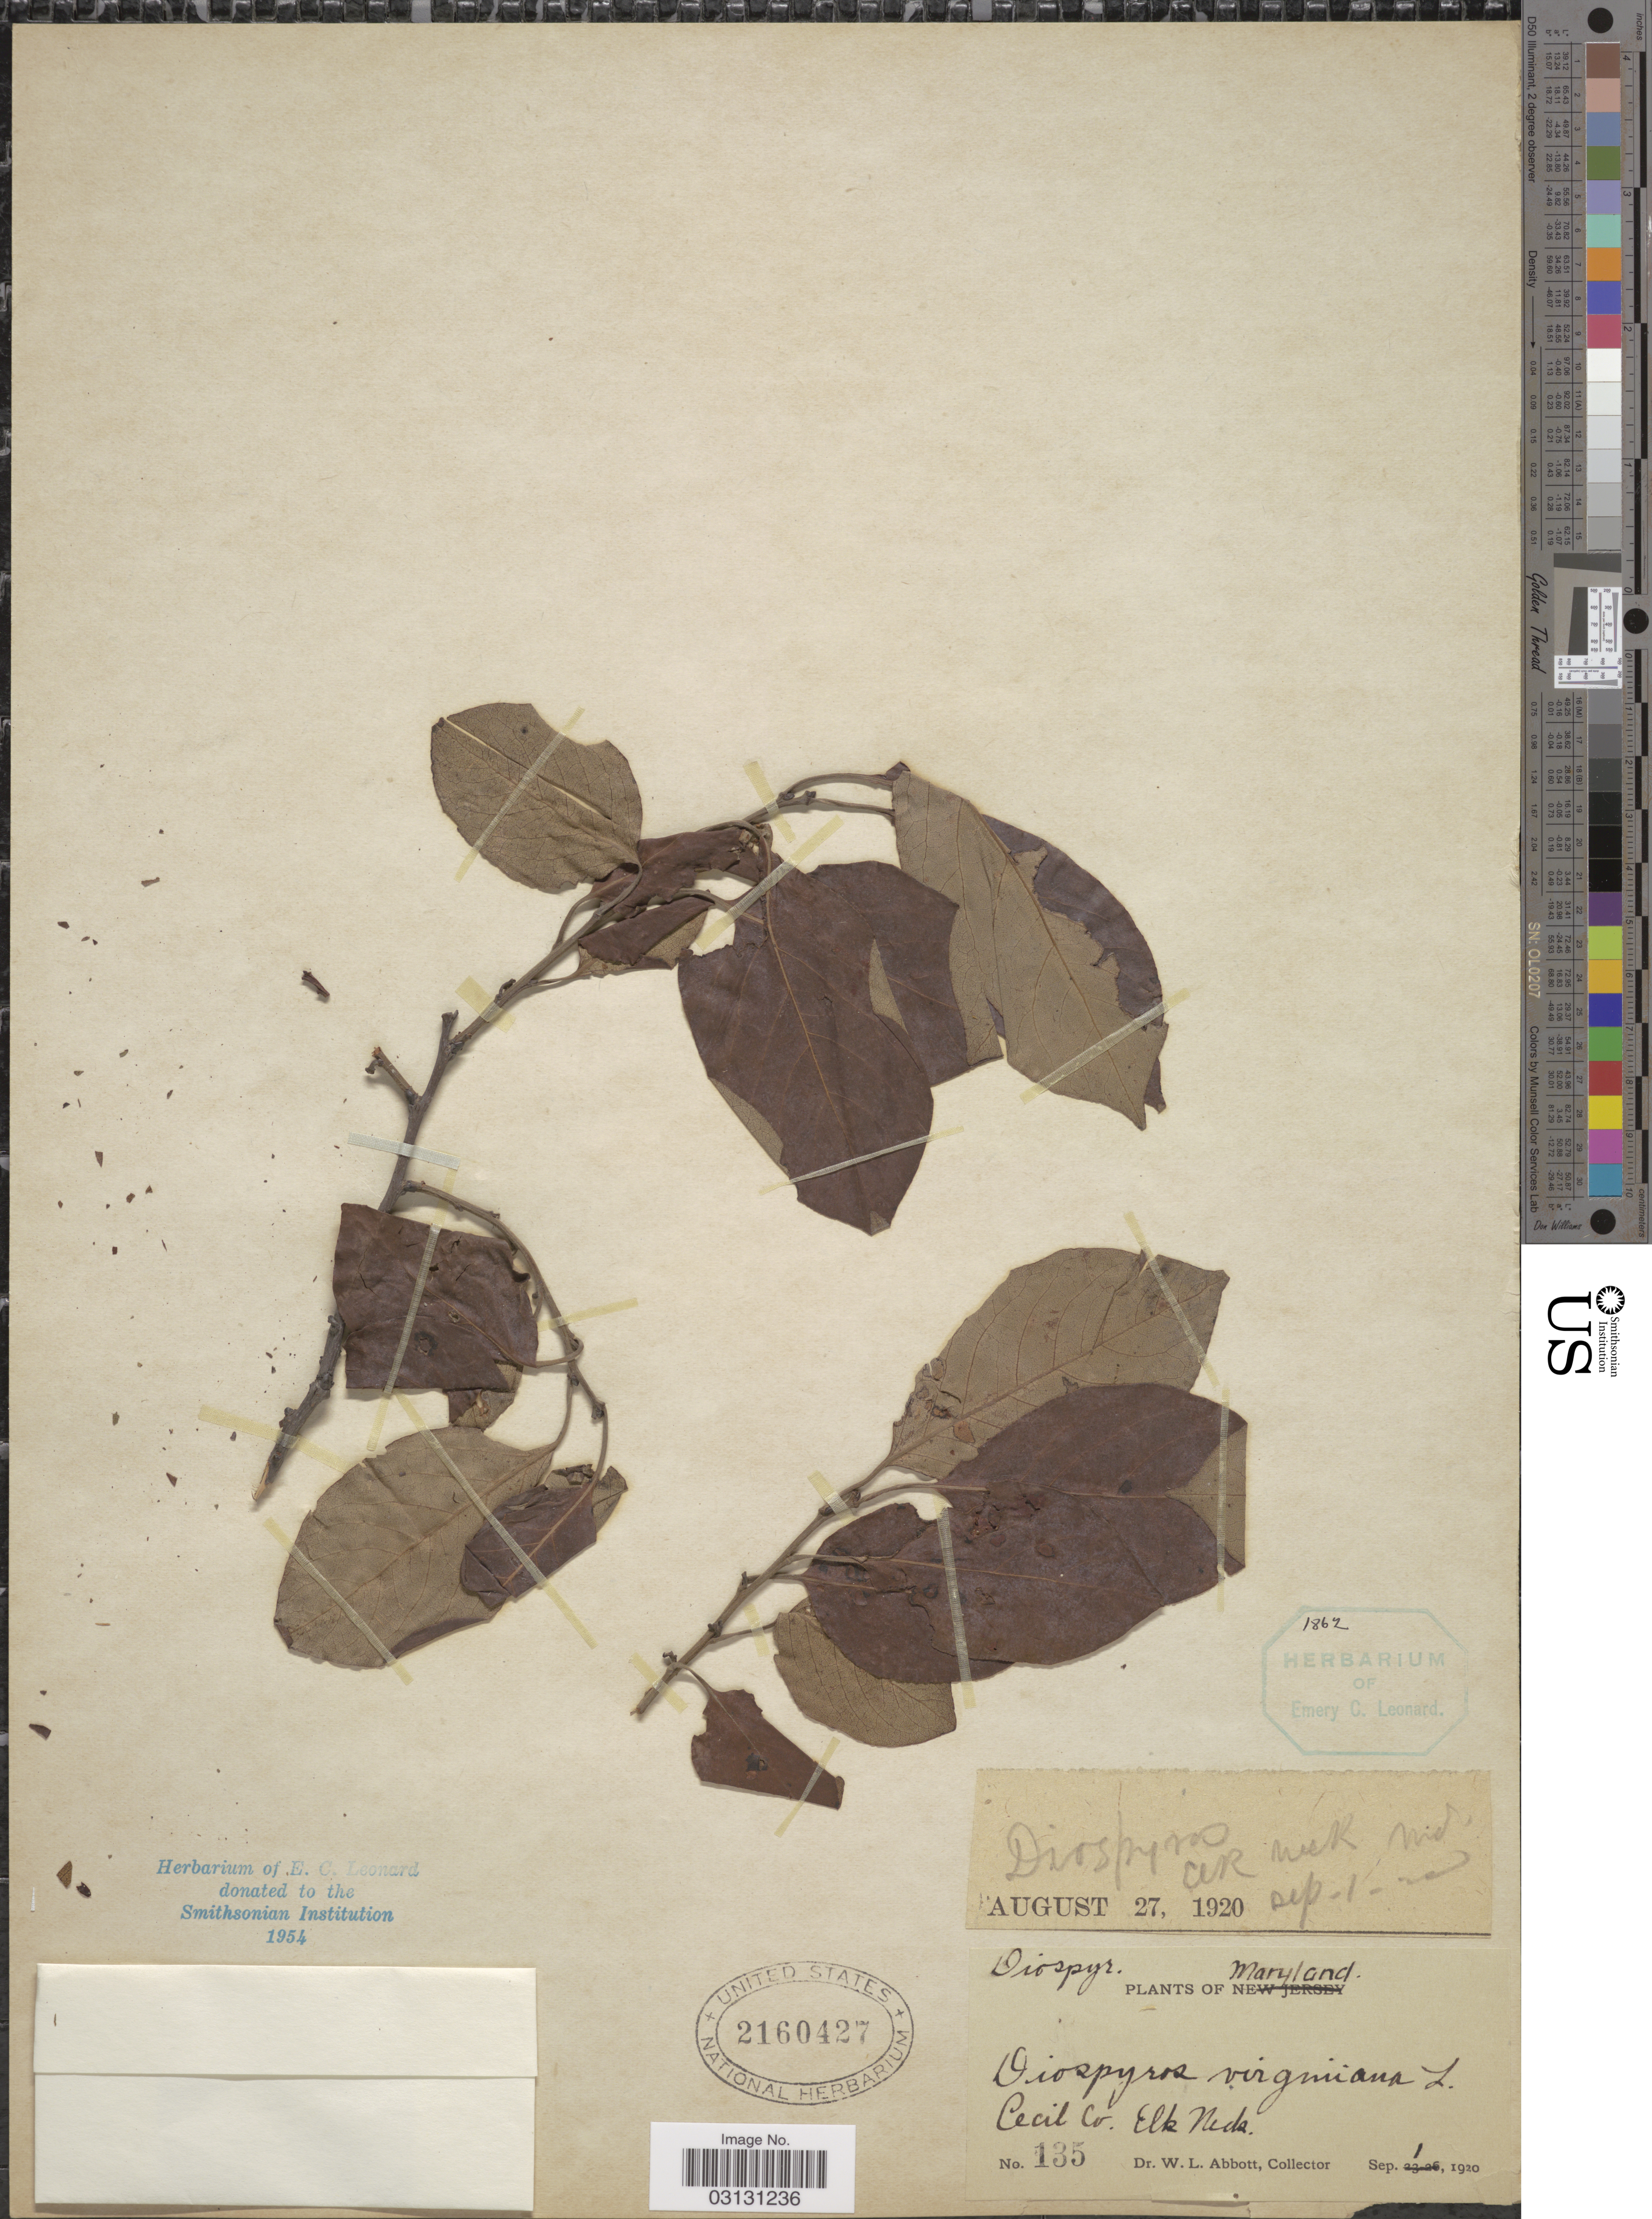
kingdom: Plantae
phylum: Tracheophyta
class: Magnoliopsida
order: Ericales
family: Ebenaceae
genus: Diospyros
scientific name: Diospyros virginiana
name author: L.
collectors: W. L. Abbott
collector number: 135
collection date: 1920-09-01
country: United States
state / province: Maryland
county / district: Cecil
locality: Cecil Co. Elk Neck.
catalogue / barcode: US 2160427